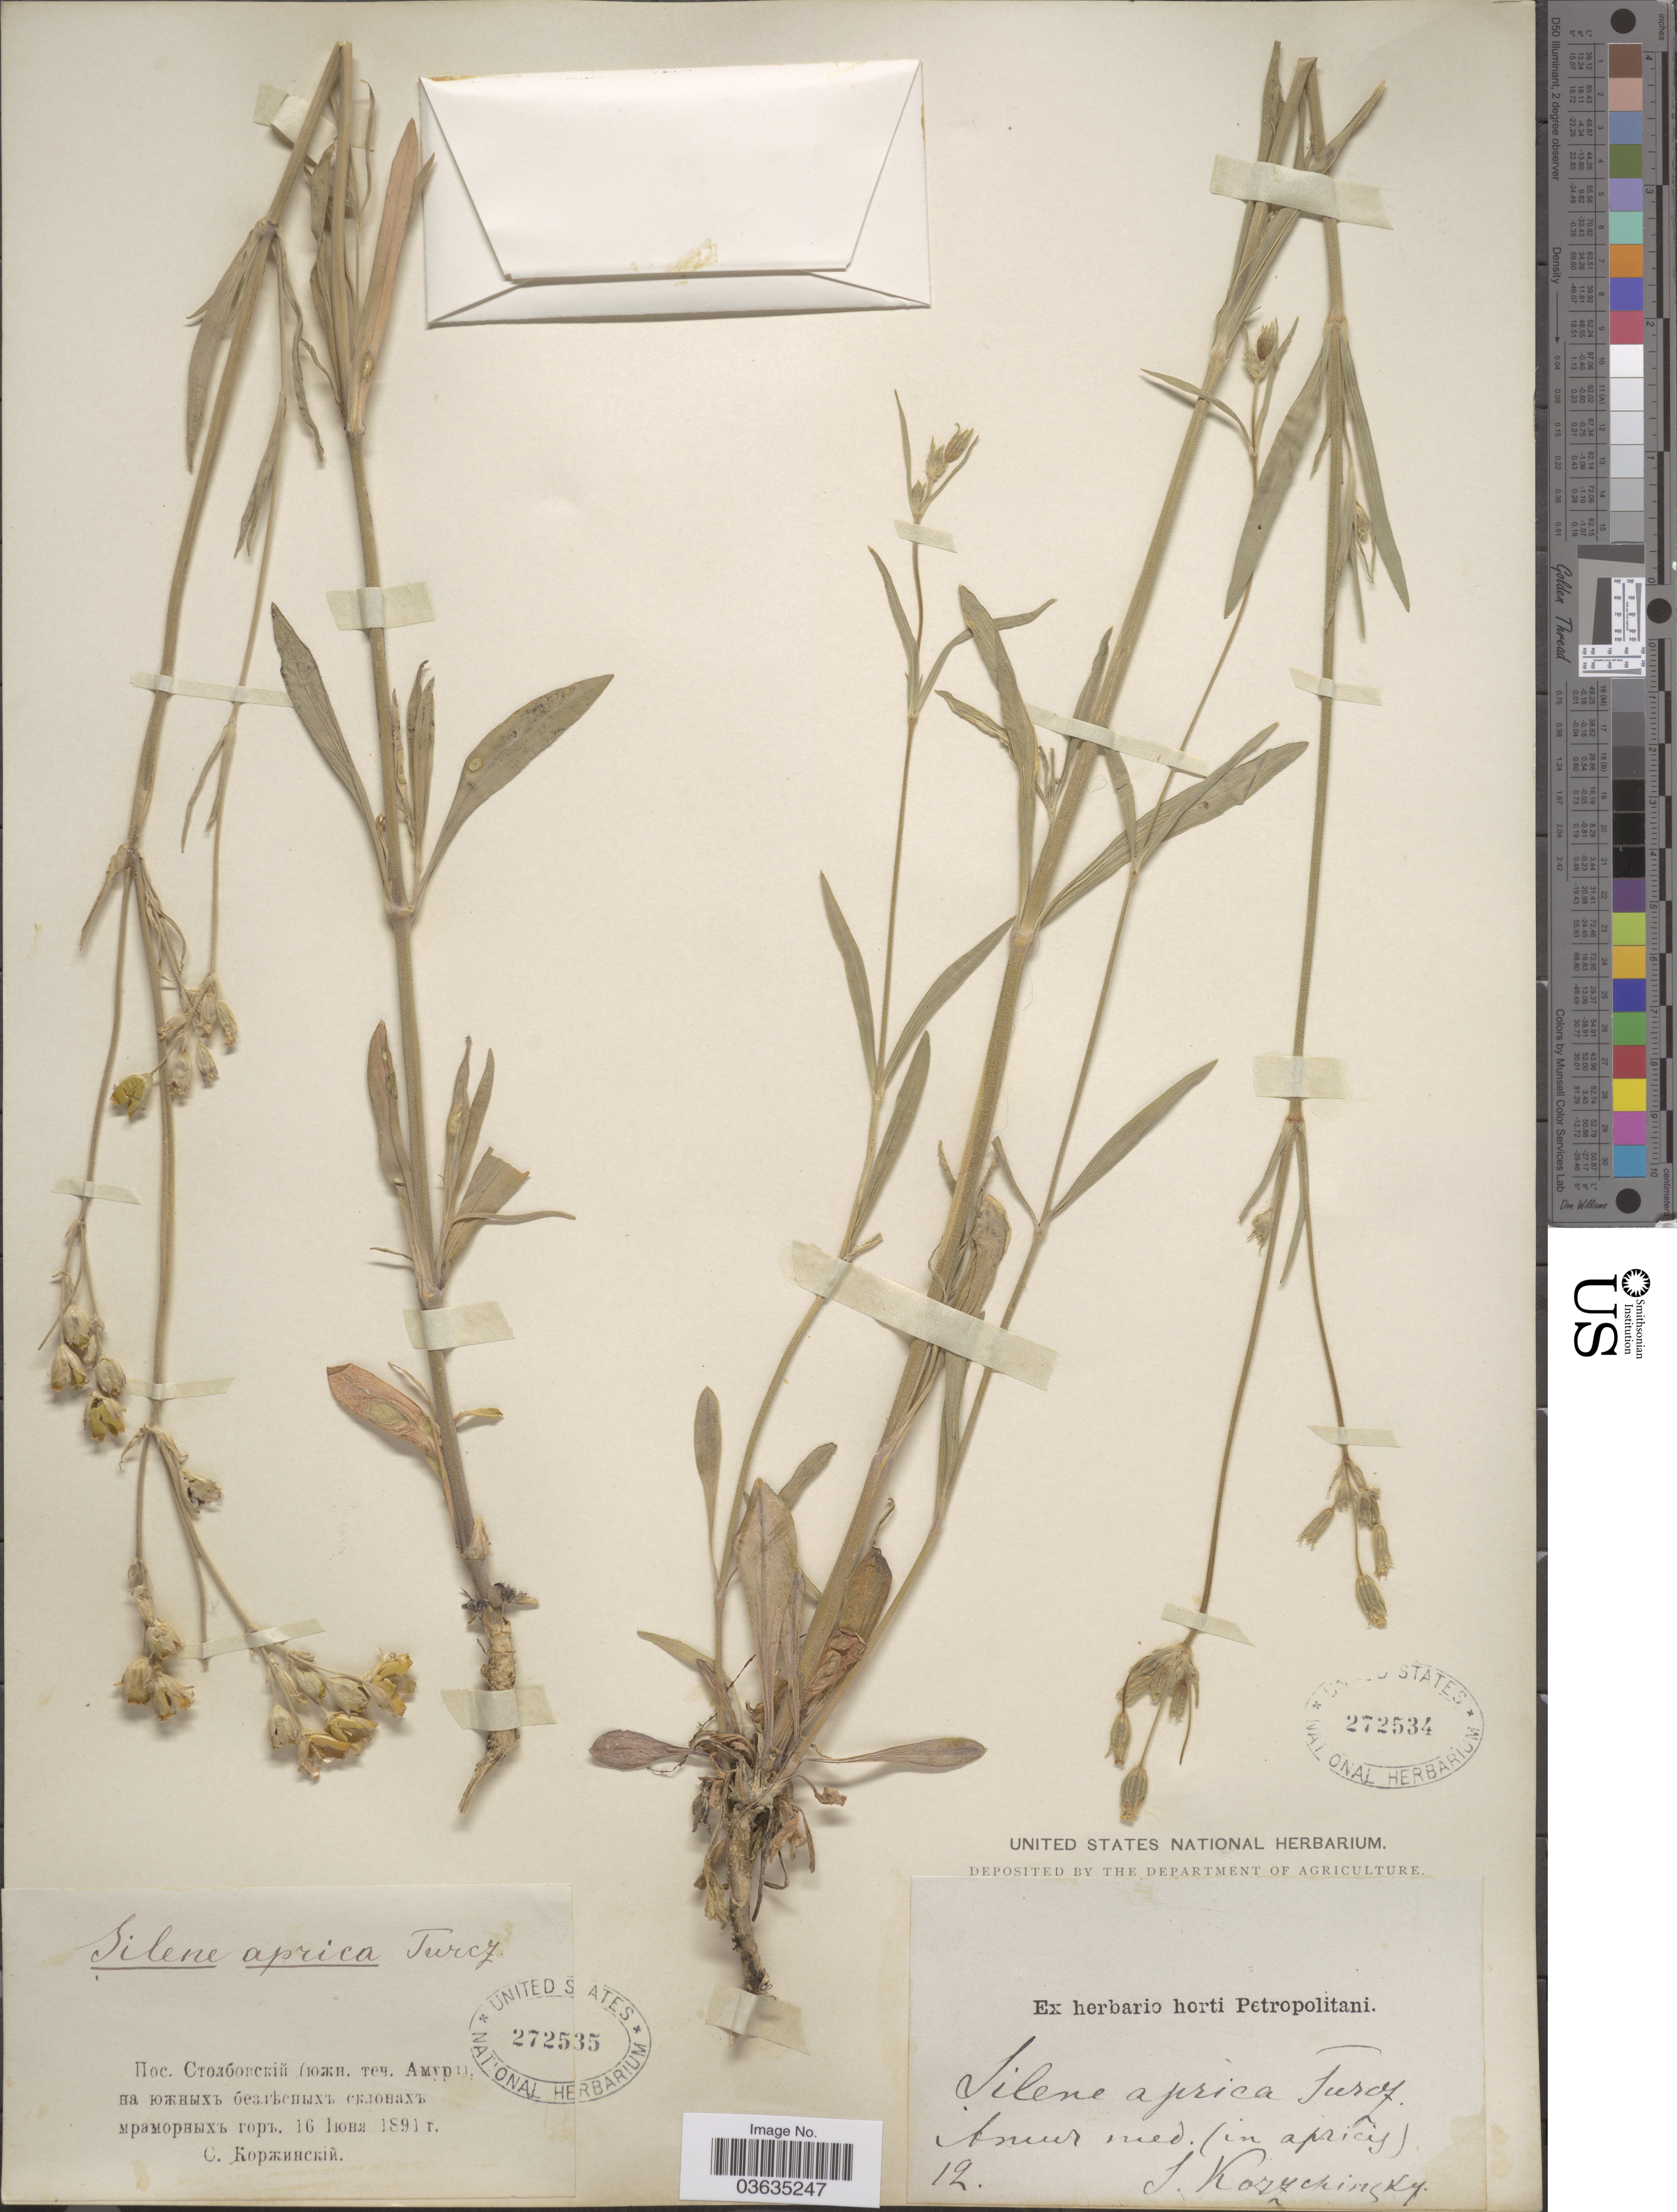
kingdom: Plantae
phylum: Tracheophyta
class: Magnoliopsida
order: Caryophyllales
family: Caryophyllaceae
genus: Silene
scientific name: Silene aprica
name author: Turcz. ex Fisch. & C.A. Mey.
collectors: S. Korzchinsky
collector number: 12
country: Russian Federation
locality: village Stolbovskiy, river Amur.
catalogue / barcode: US 272534